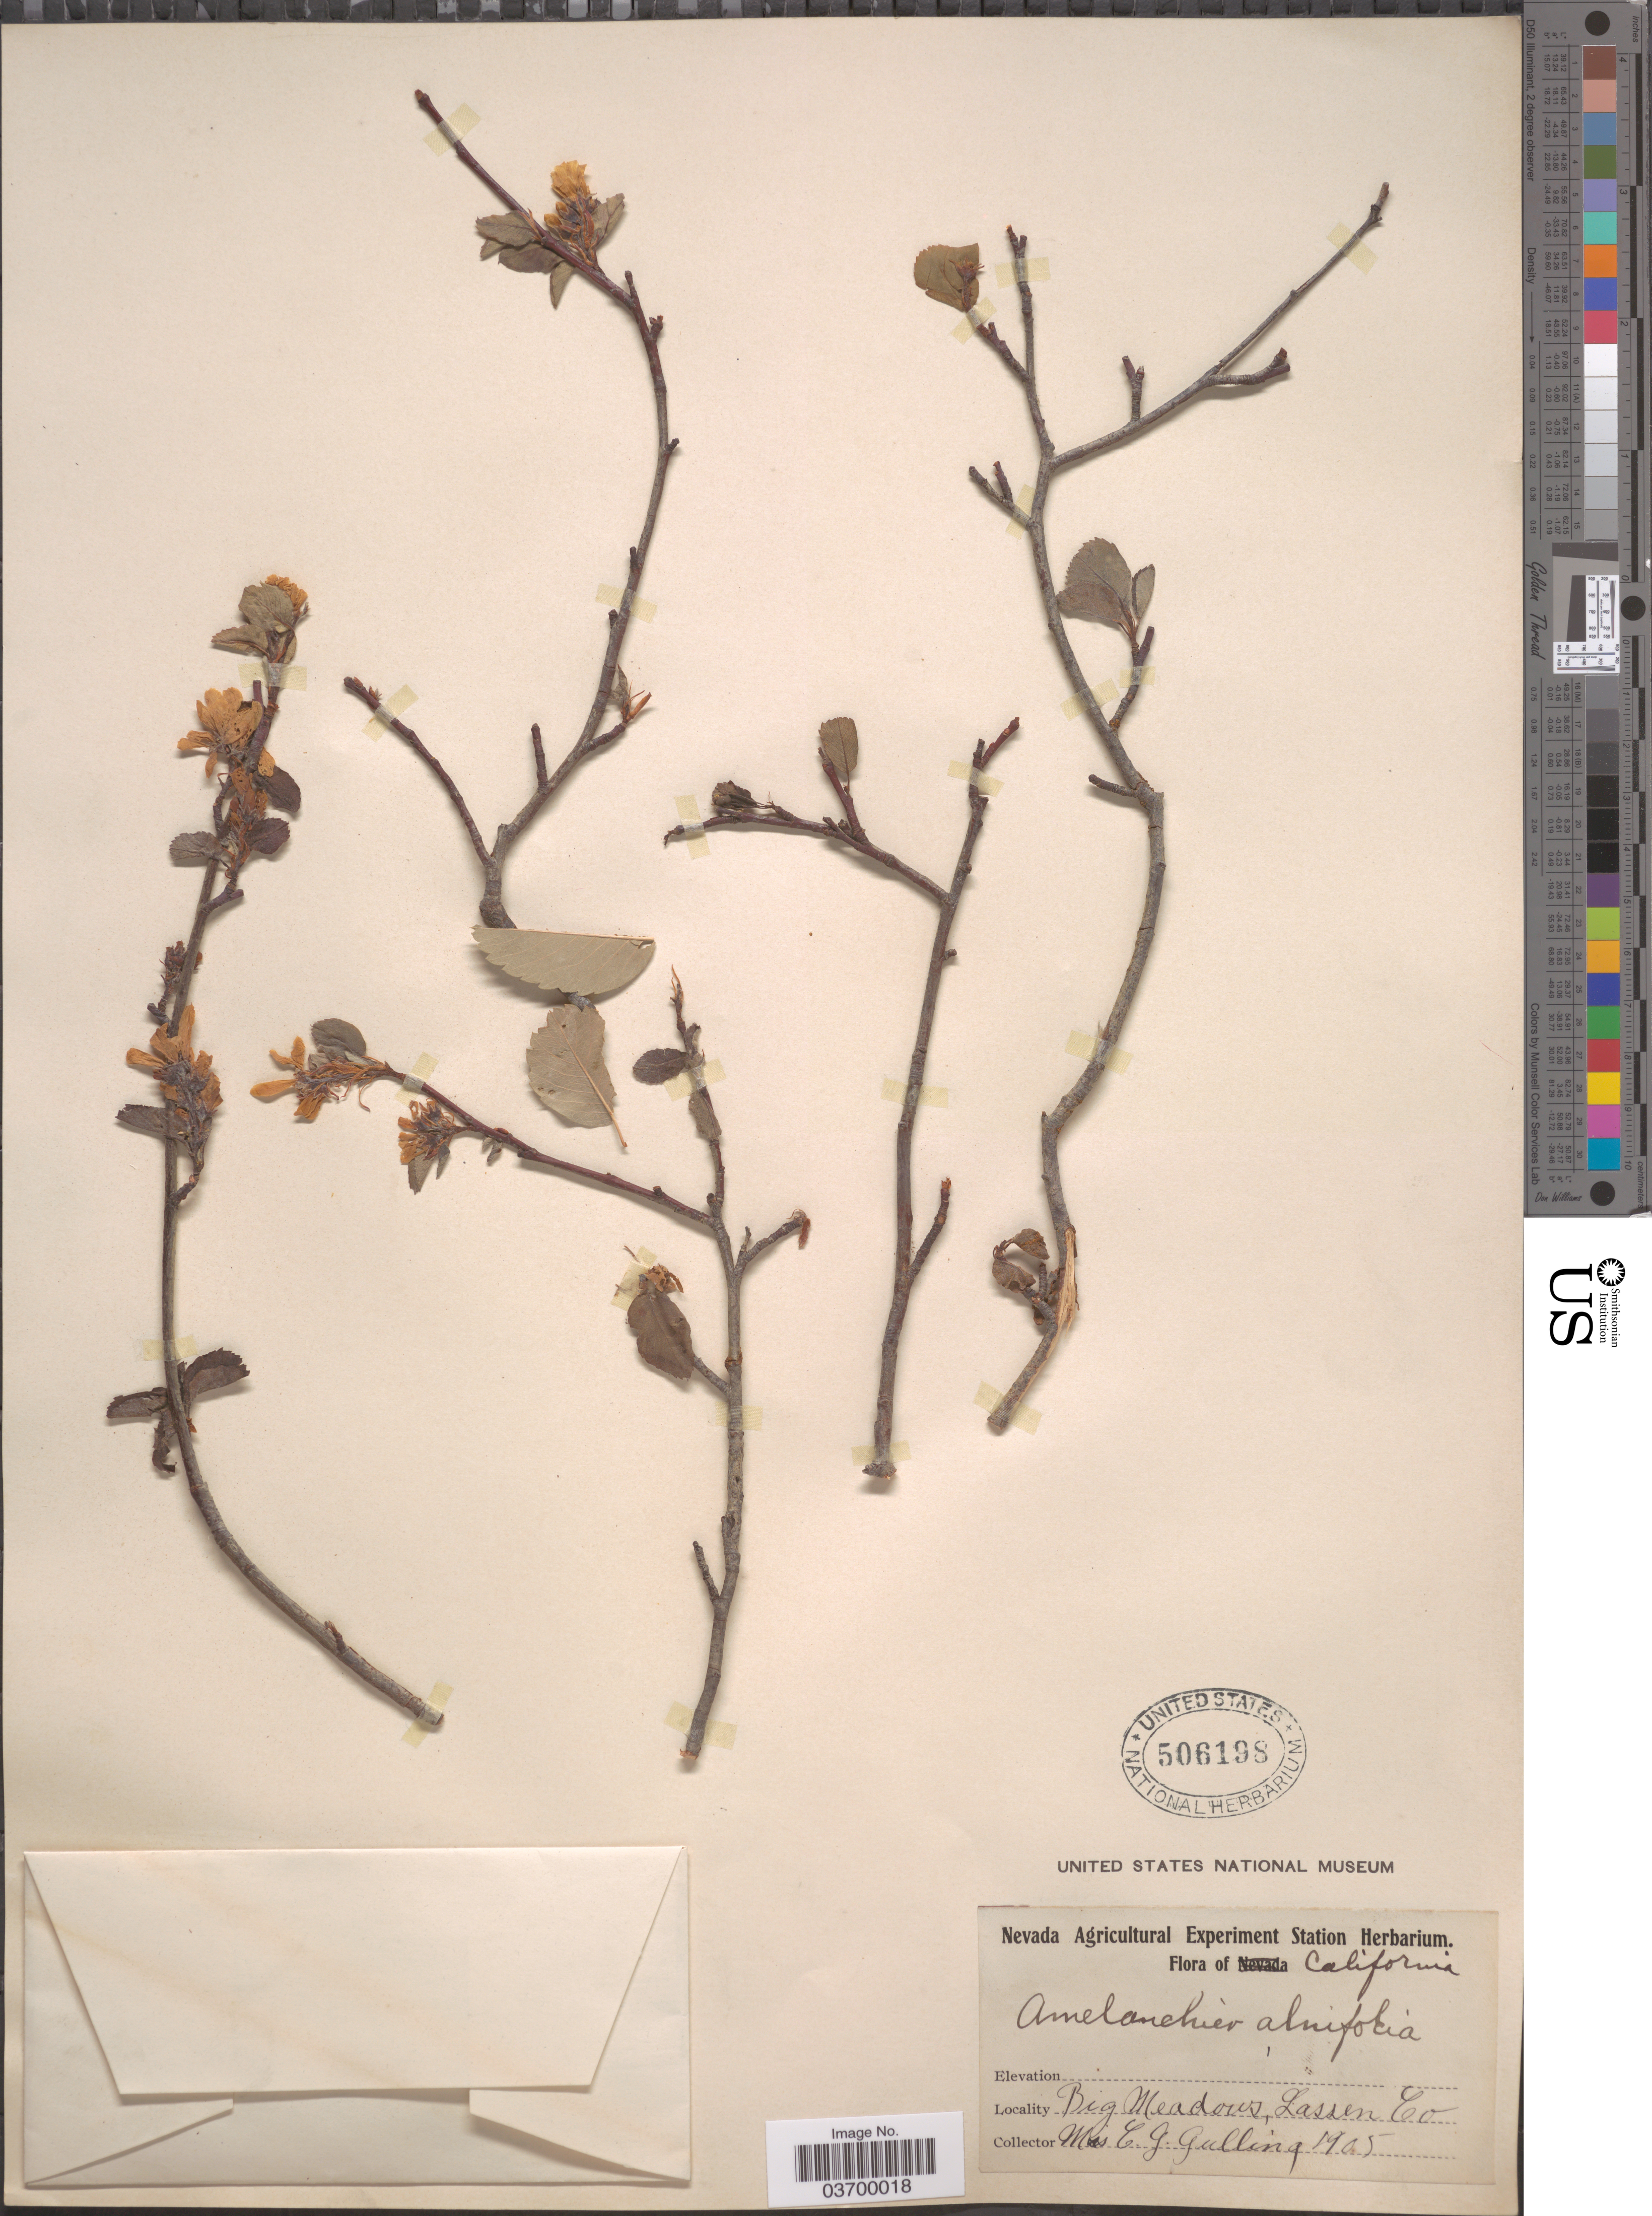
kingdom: Plantae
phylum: Tracheophyta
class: Magnoliopsida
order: Rosales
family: Rosaceae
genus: Amelanchier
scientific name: Amelanchier alnifolia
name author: (Nutt.) Nutt. ex M. Roem.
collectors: C. Gulling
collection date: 1905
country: United States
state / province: California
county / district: Lassen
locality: Big Meadows, Lassen Co.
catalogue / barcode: US 506198